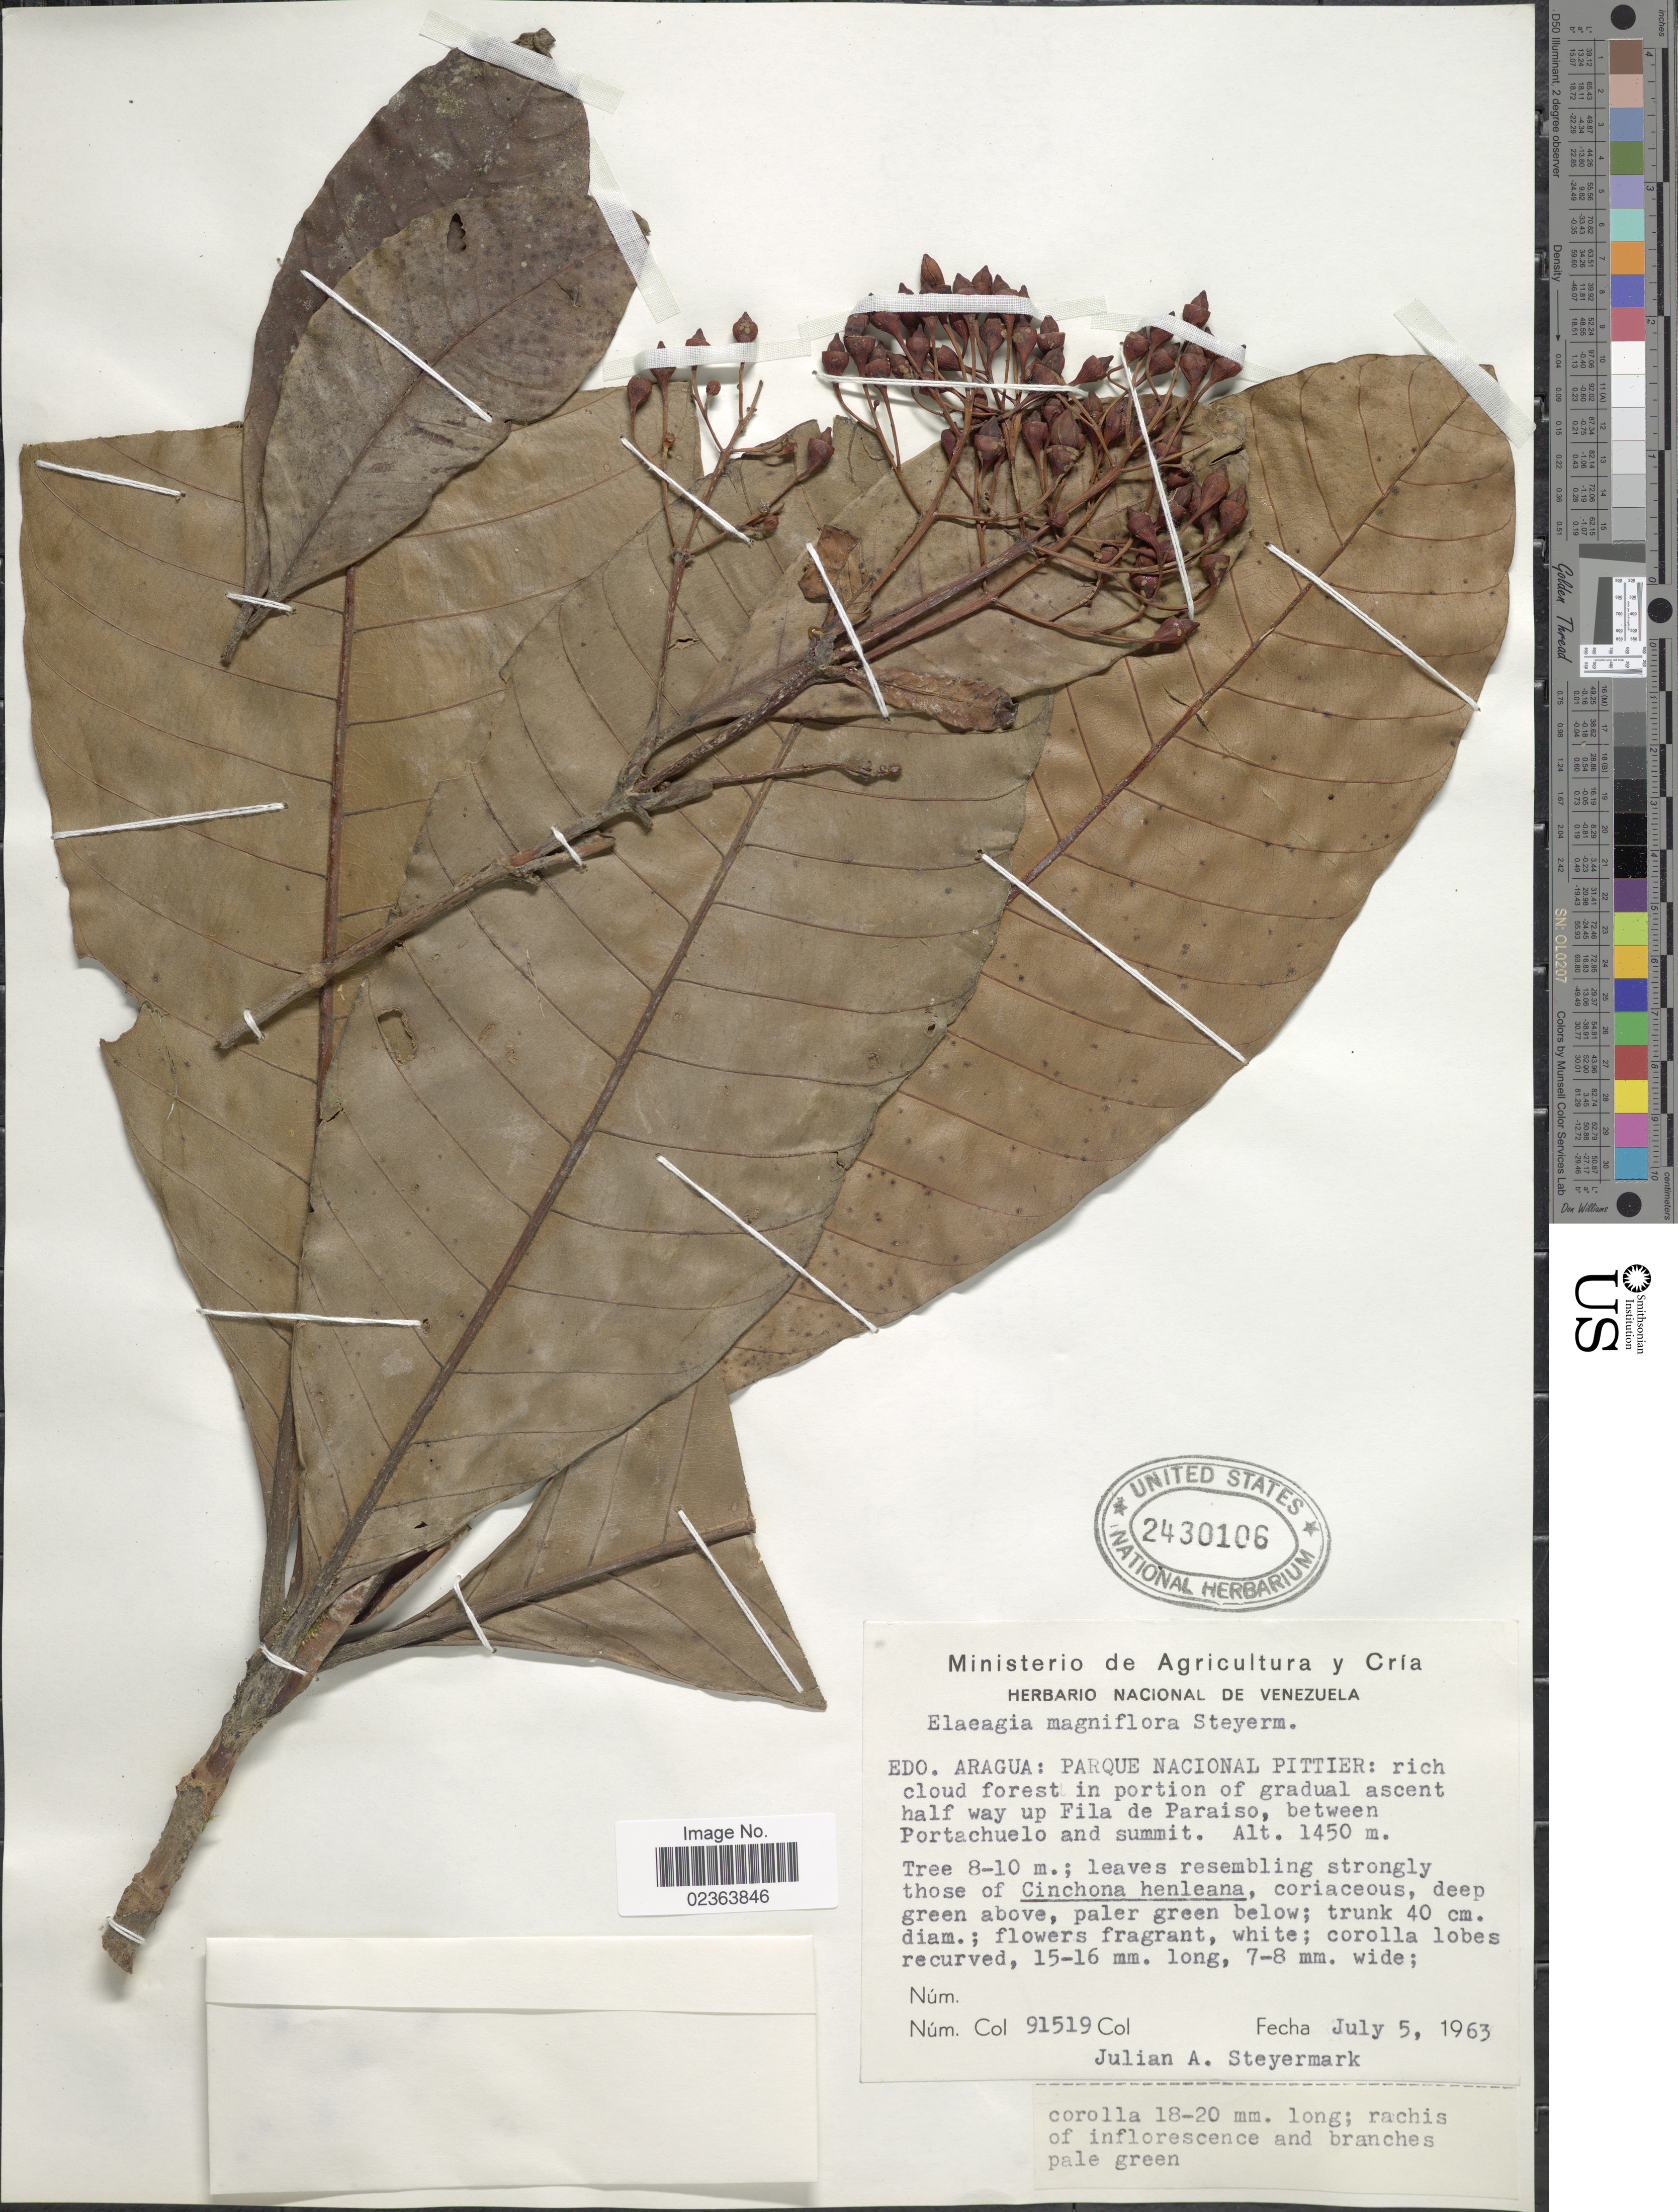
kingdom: Plantae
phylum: Tracheophyta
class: Magnoliopsida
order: Gentianales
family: Rubiaceae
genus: Elaeagia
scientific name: Elaeagia magniflora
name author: Steyerm.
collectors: J. Steyermark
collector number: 91519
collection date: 1963-07-05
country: Venezuela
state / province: Aragua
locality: Edo. Aragua, Parque Nacional Pittier, rich cloud forest in portion of gradual ascent half way up Fila de Paraiso, between Portachuelo and summit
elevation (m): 1450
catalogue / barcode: US 2430106